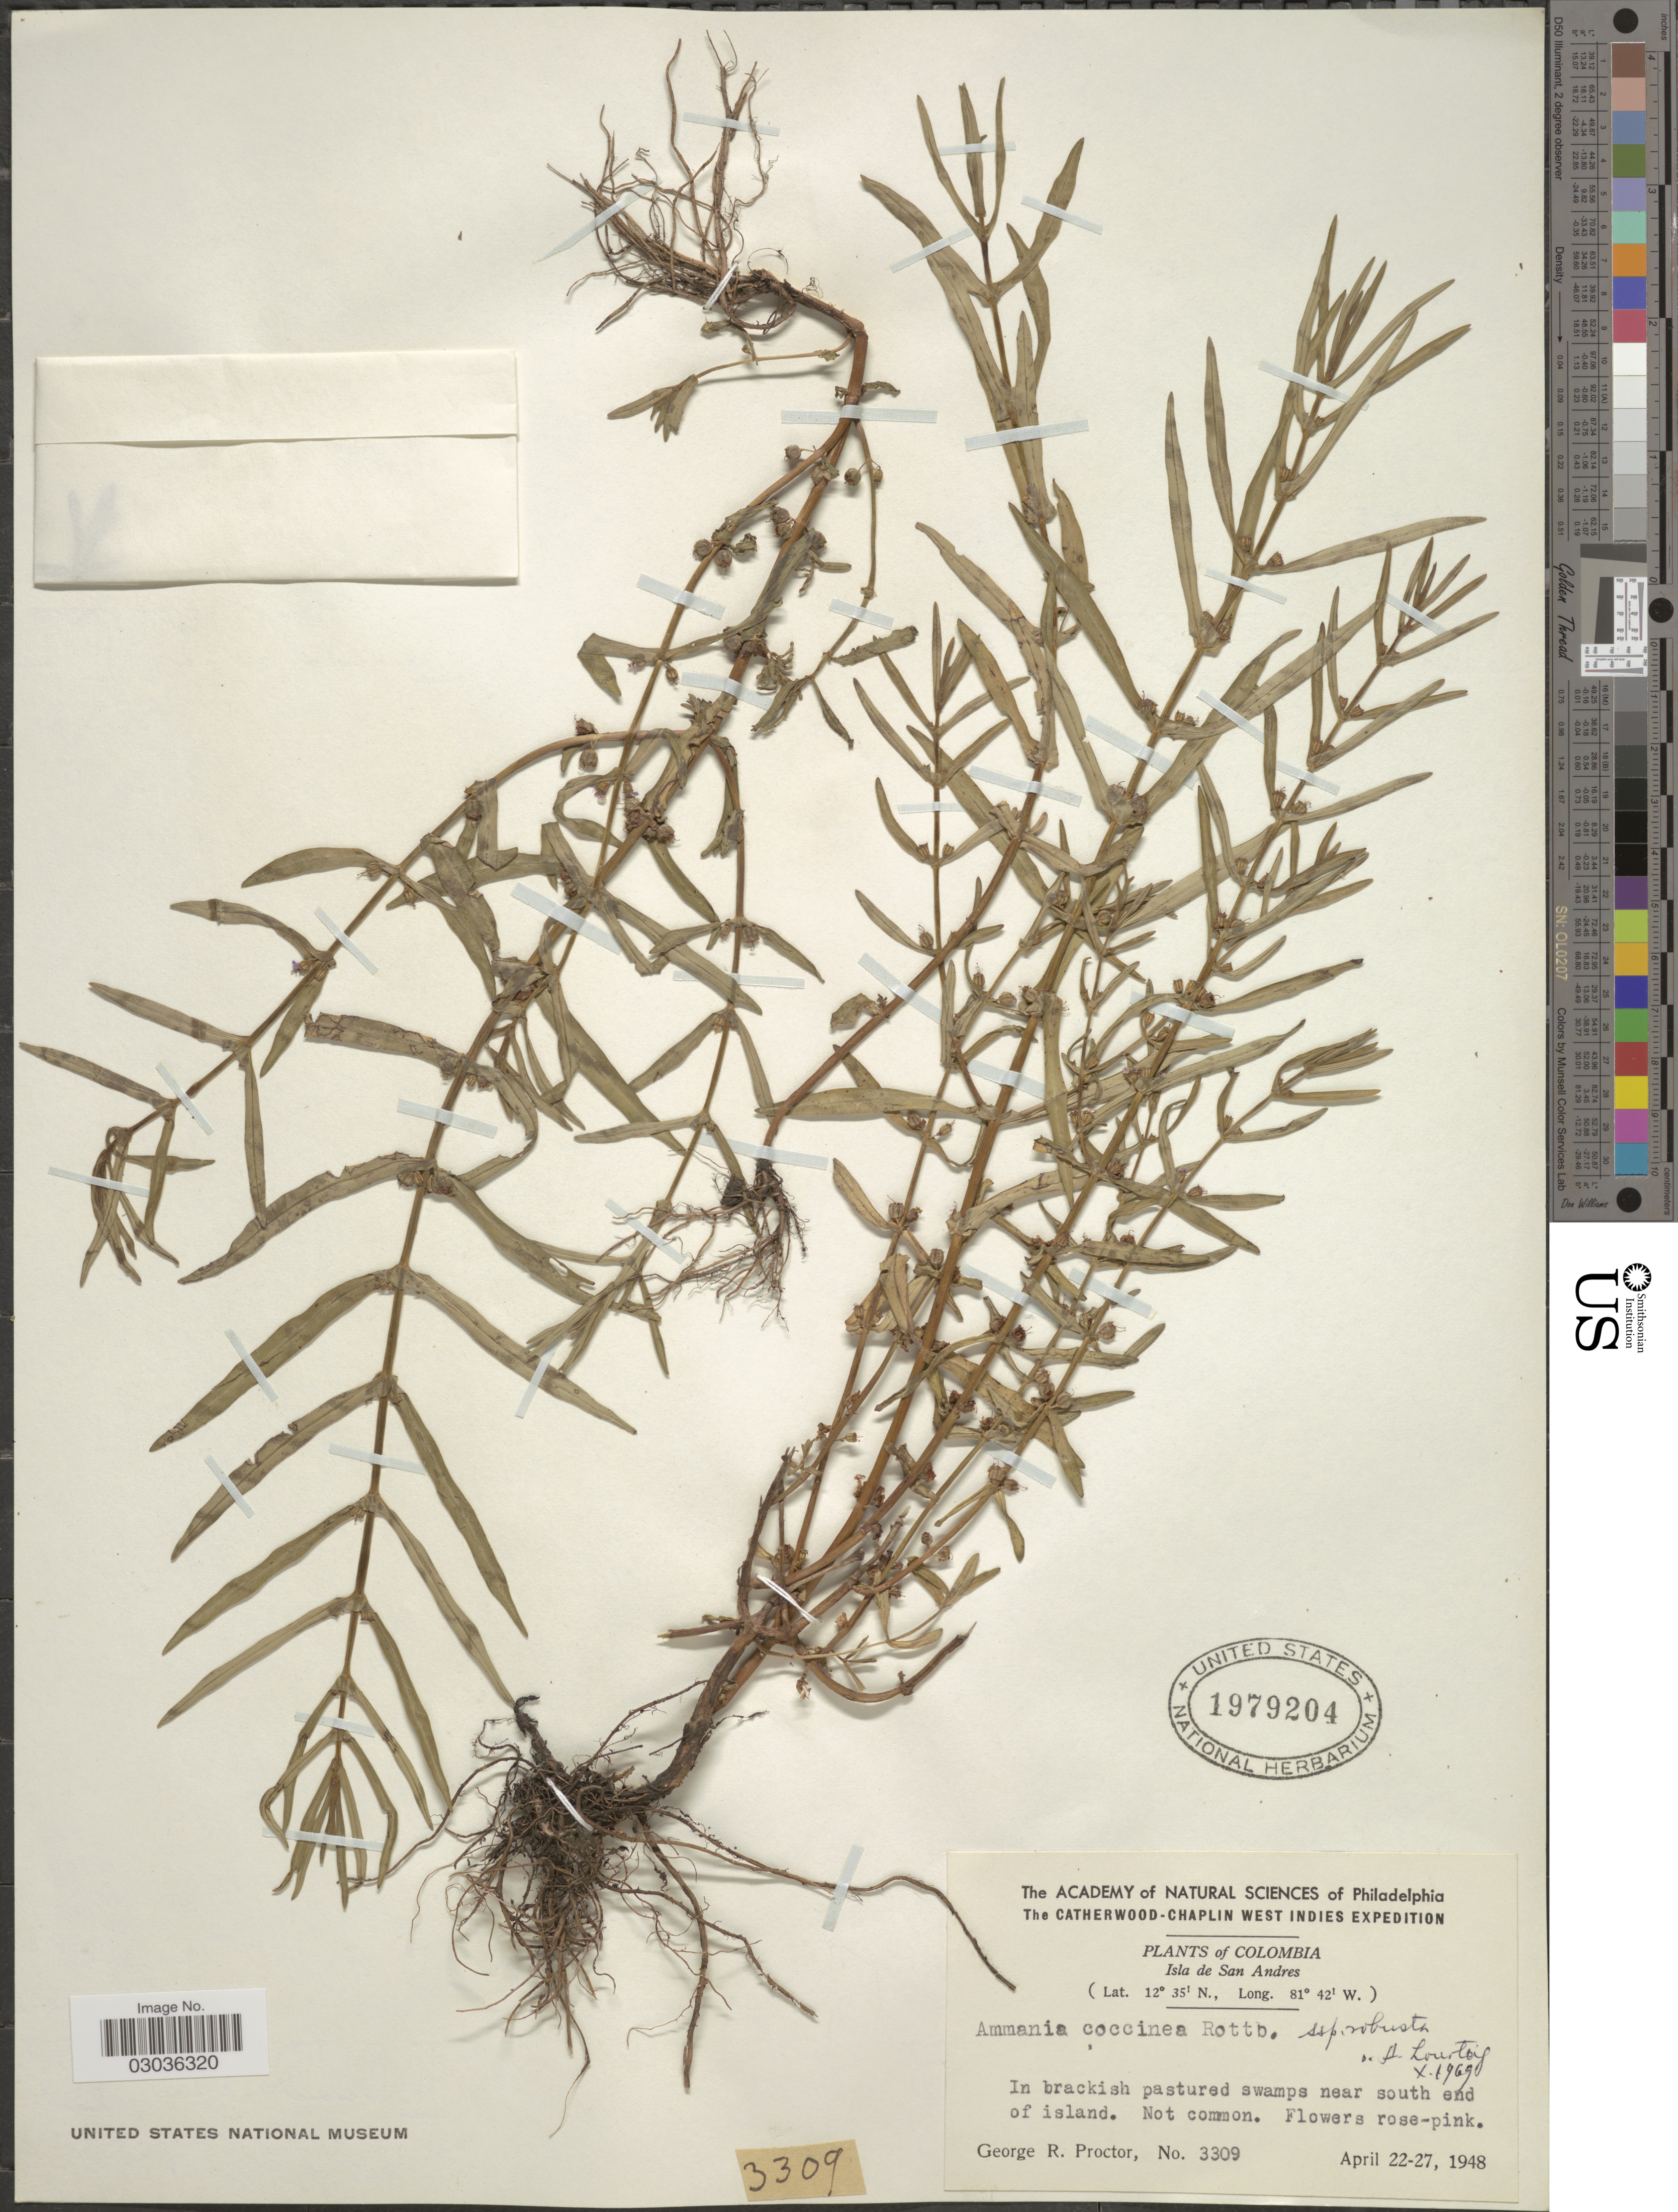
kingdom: Plantae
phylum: Tracheophyta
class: Magnoliopsida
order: Myrtales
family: Lythraceae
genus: Ammannia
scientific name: Ammannia coccinea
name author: Rottb.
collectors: G. R. Proctor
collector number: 3309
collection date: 1948-04-22/1948-04-27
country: Colombia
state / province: San Andres y Providencia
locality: West Indies. Isla de San Andres. In brackish pastured swamps near south end of island.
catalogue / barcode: US 1979204